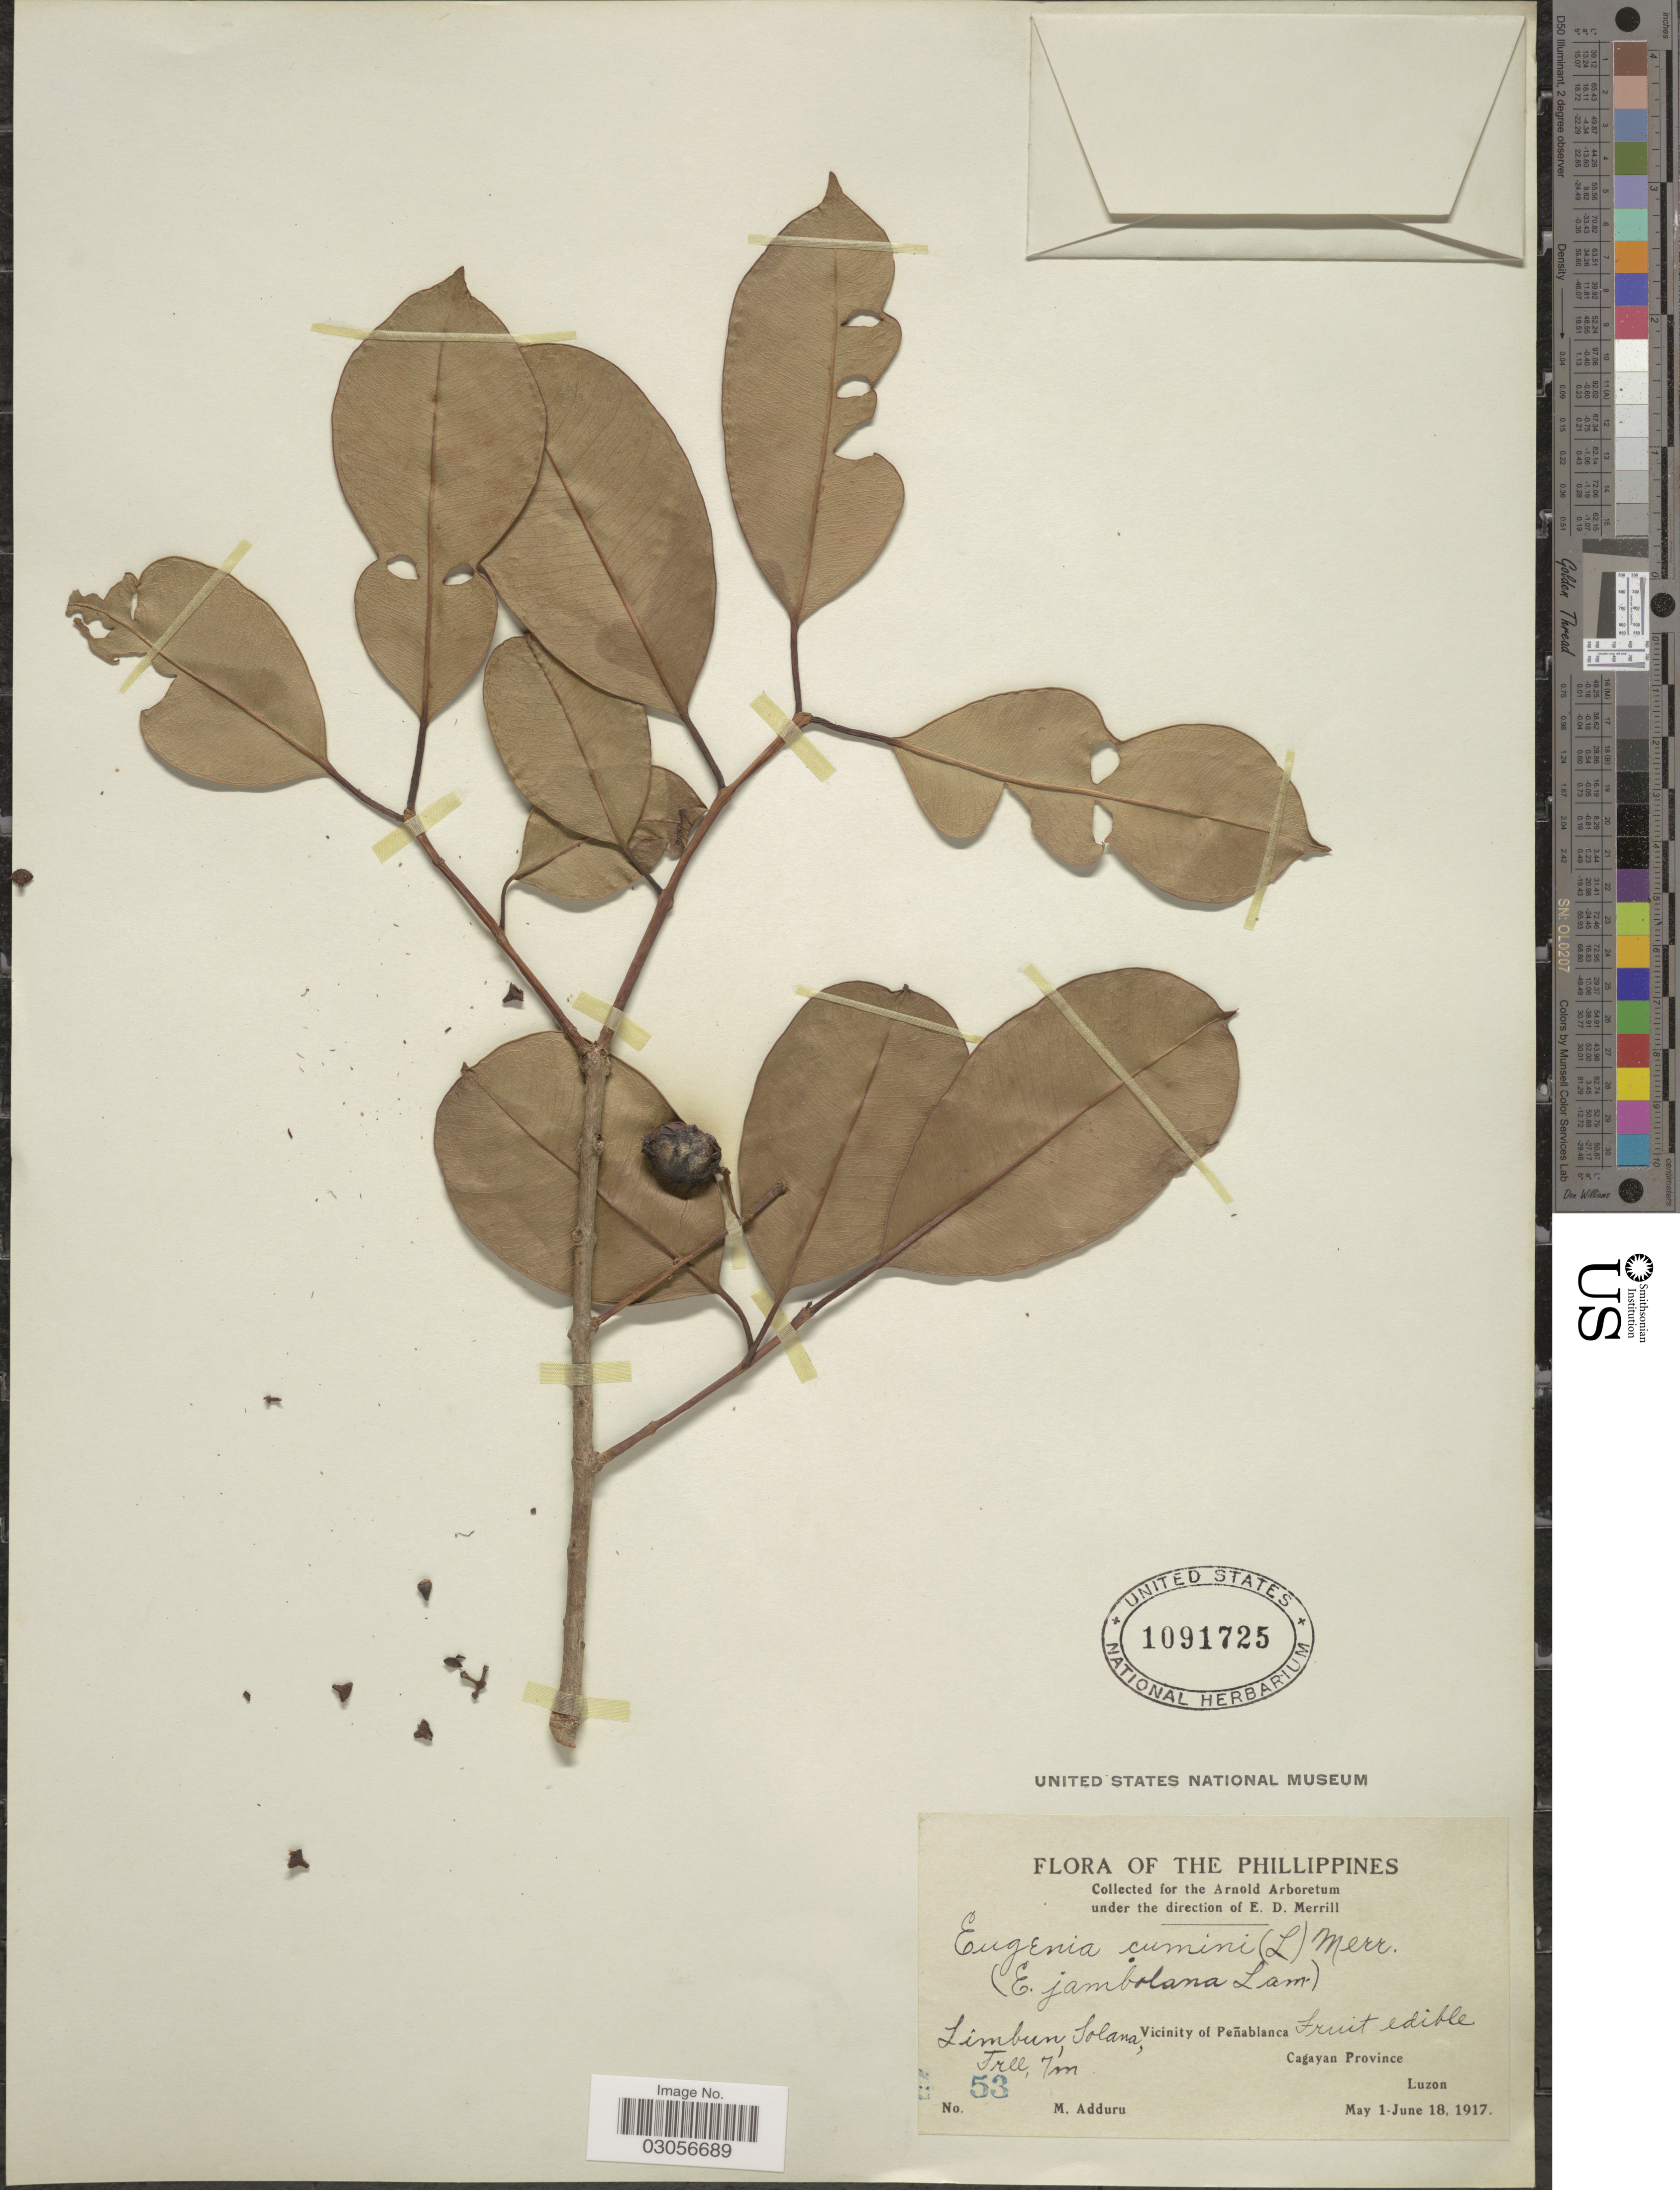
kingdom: Plantae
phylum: Tracheophyta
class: Magnoliopsida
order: Myrtales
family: Myrtaceae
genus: Syzygium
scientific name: Syzygium cumini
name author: (L.) Skeels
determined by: Strong, Mark T., (BOT), Smithsonian Institution - National Museum of Natural History (UNITED STATES)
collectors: M. Adduru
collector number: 53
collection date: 1917-05-01/1917-06-18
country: Philippines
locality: Limbun, Solana, Vicinity of Peñablanca. Cagayan Province, Luzon.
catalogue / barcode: US 1091725